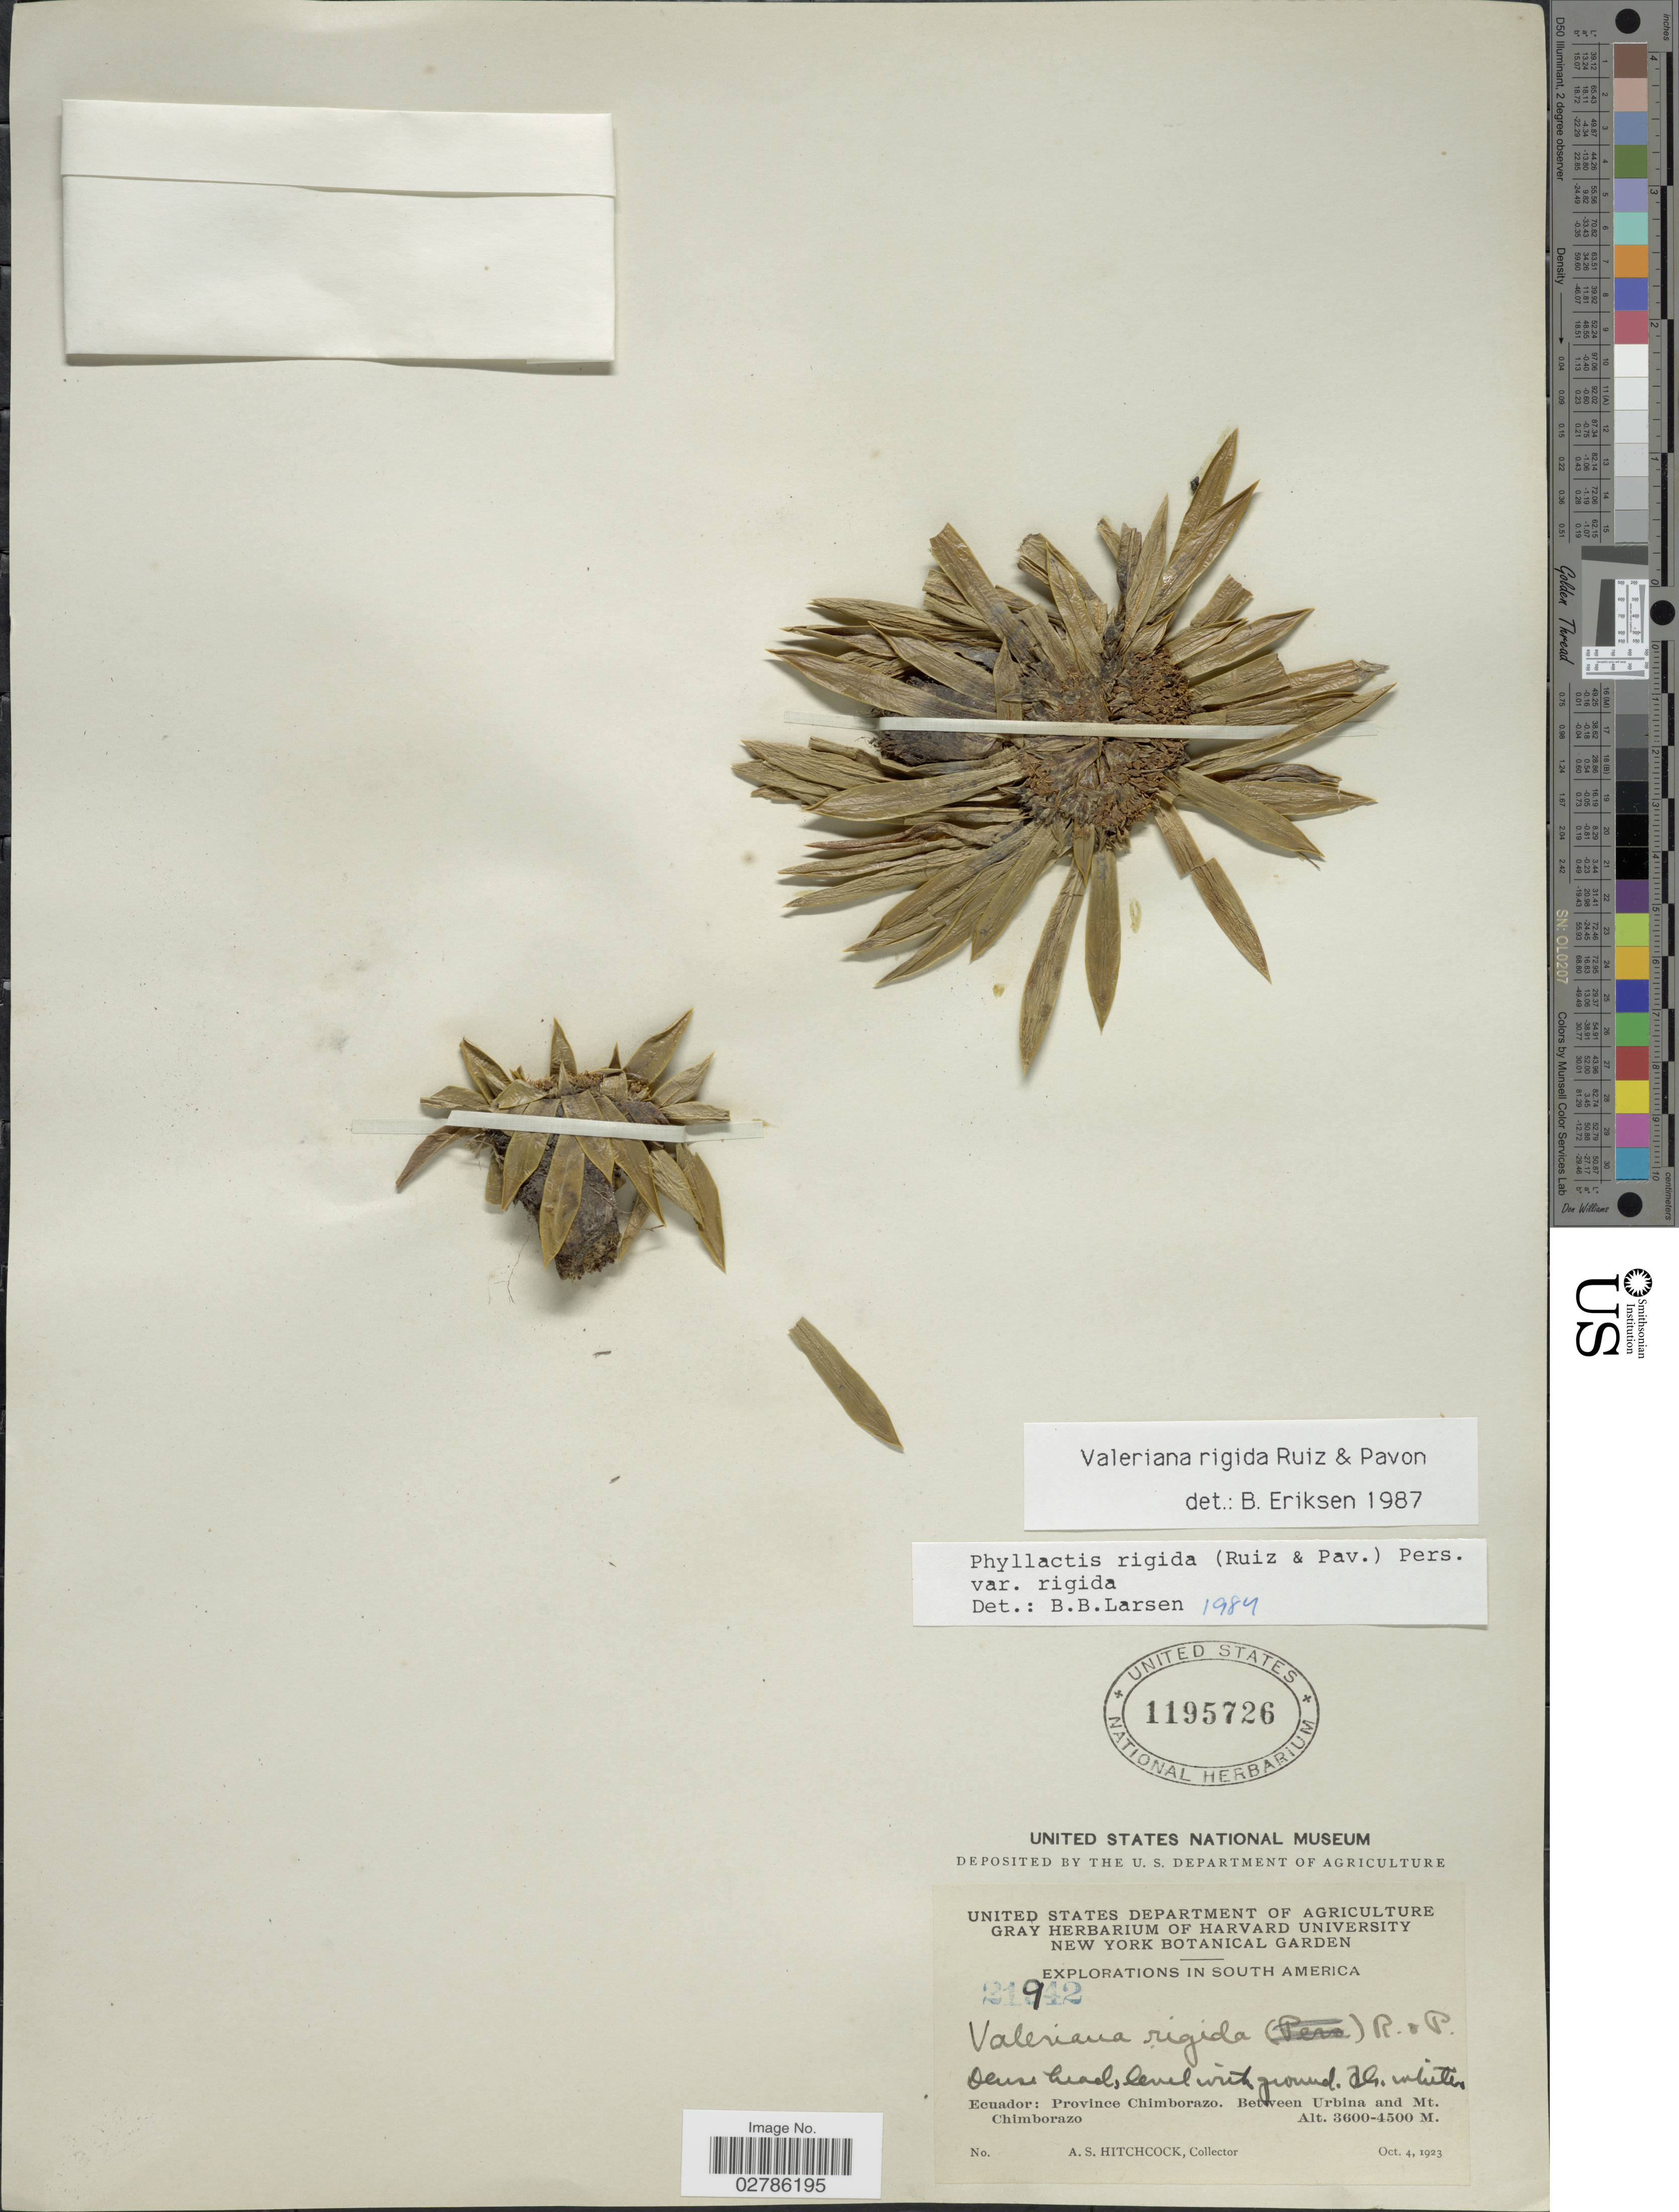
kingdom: Plantae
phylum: Tracheophyta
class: Magnoliopsida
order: Dipsacales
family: Caprifoliaceae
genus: Phyllactis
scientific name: Phyllactis rigida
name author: (Ruiz & Pav.) Pers.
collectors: A. S. Hitchcock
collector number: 21942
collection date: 1923-10-04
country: Ecuador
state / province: Chimborazo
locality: Between Urbina and Mt. Chimborazo.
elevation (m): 3600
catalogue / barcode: US 1195726